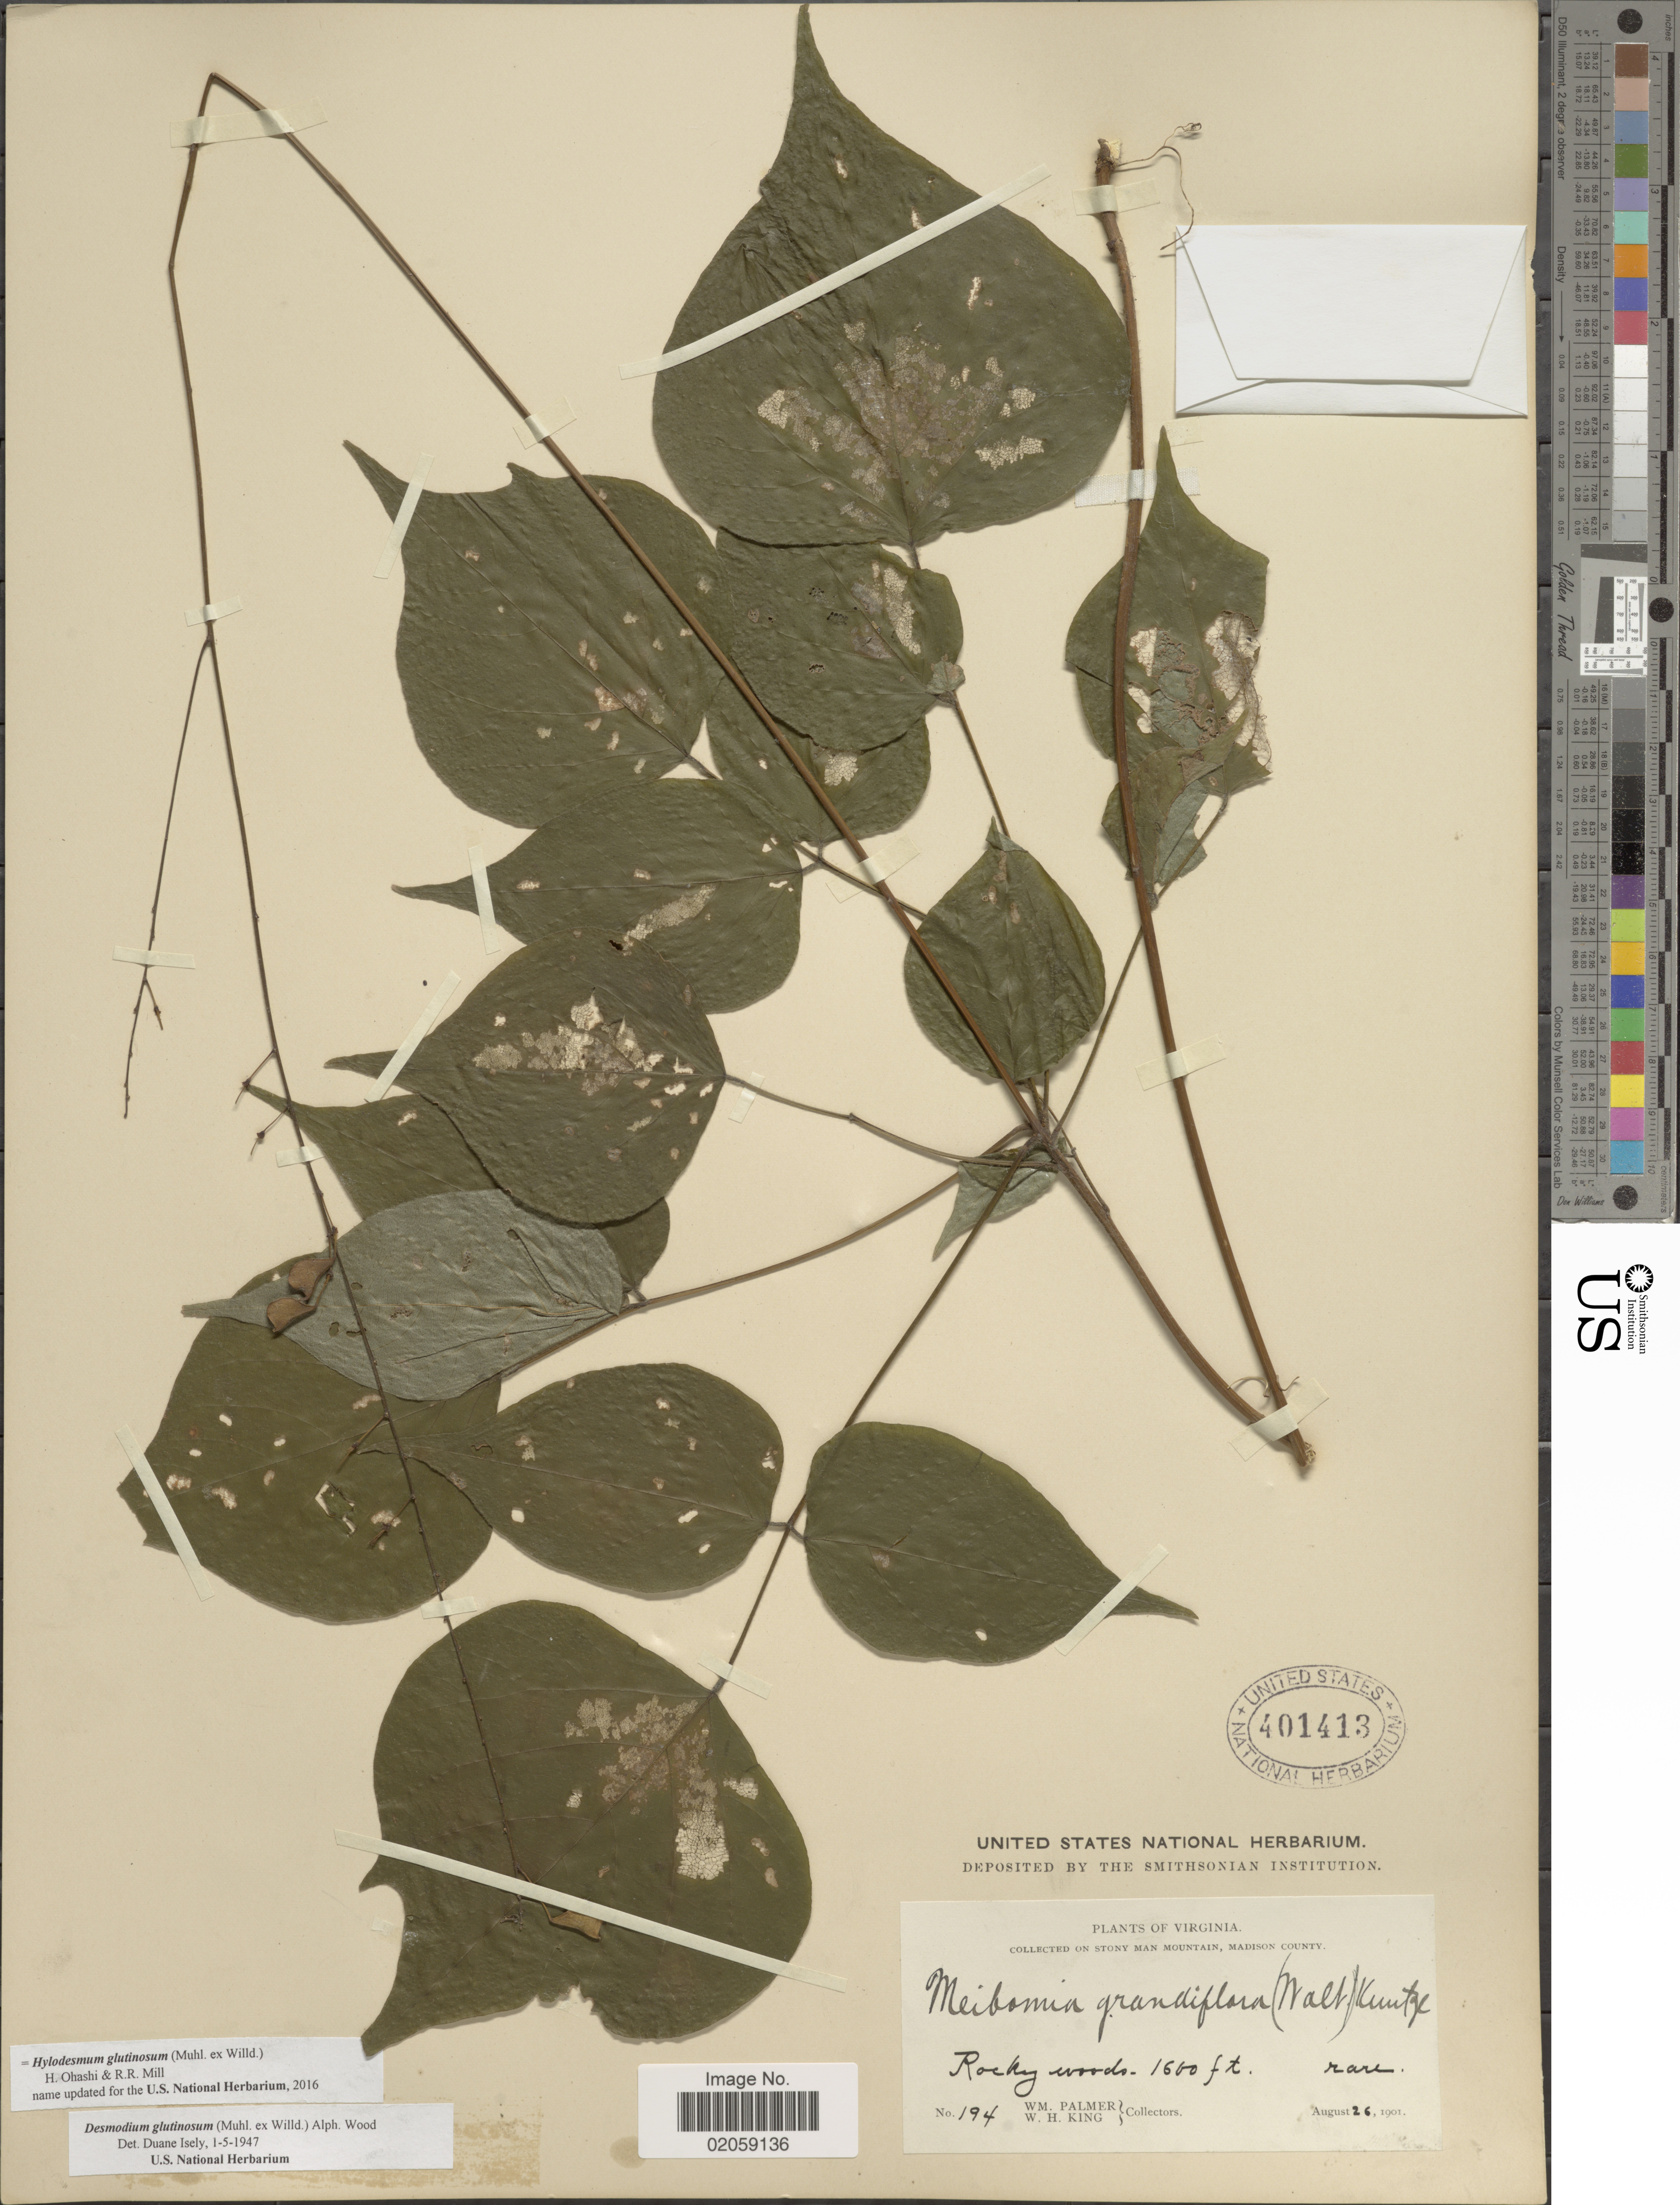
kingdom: Plantae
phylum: Tracheophyta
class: Magnoliopsida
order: Fabales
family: Fabaceae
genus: Hylodesmum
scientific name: Hylodesmum glutinosum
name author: (Muhl. ex Willd.) H. Ohashi & R.R. Mill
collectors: W. Palmer & W. H. King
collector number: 194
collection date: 1901-08-26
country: United States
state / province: Virginia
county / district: Madison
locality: On Stony Man Mountain Rocky woods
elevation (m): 488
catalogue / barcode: US 401413